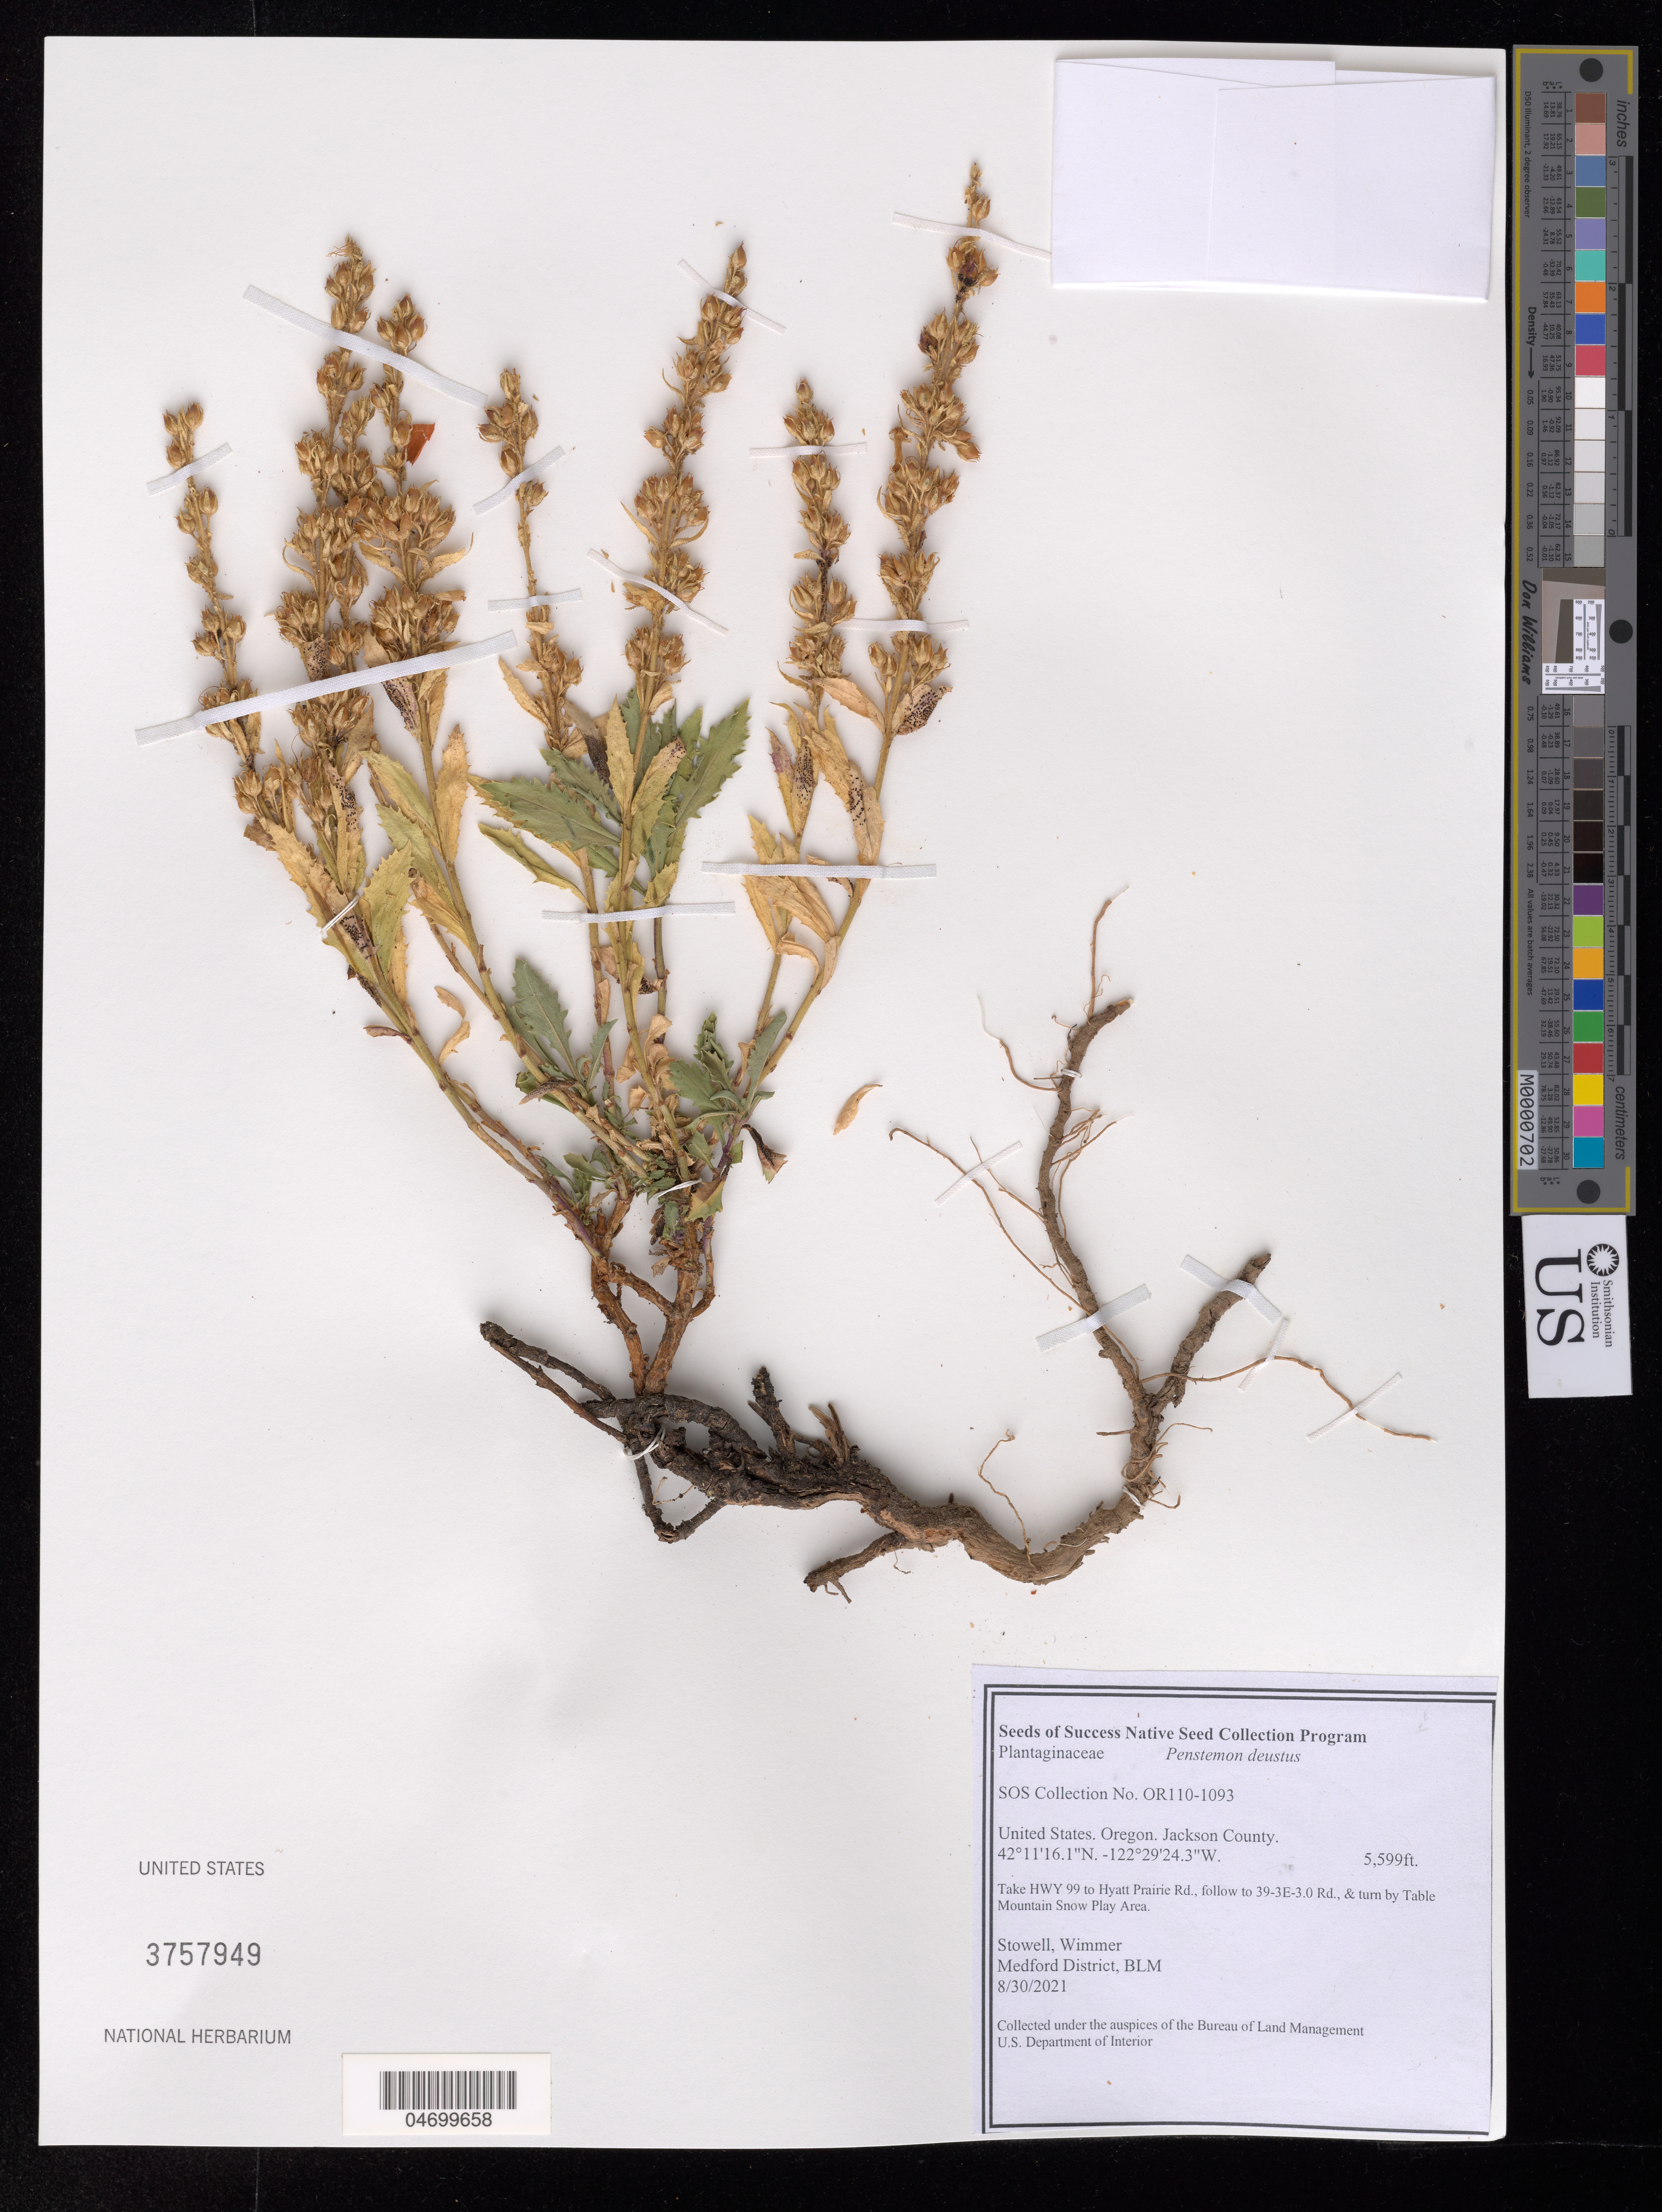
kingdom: Plantae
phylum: Tracheophyta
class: Magnoliopsida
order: Lamiales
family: Plantaginaceae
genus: Penstemon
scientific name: Penstemon deustus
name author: Douglas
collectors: -. Stowell & -. Wimmer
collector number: OR110-1093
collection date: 2021-08-30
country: United States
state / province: Oregon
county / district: Jackson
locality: Table Mountain Snow Play Area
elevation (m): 1707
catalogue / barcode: US 3757949